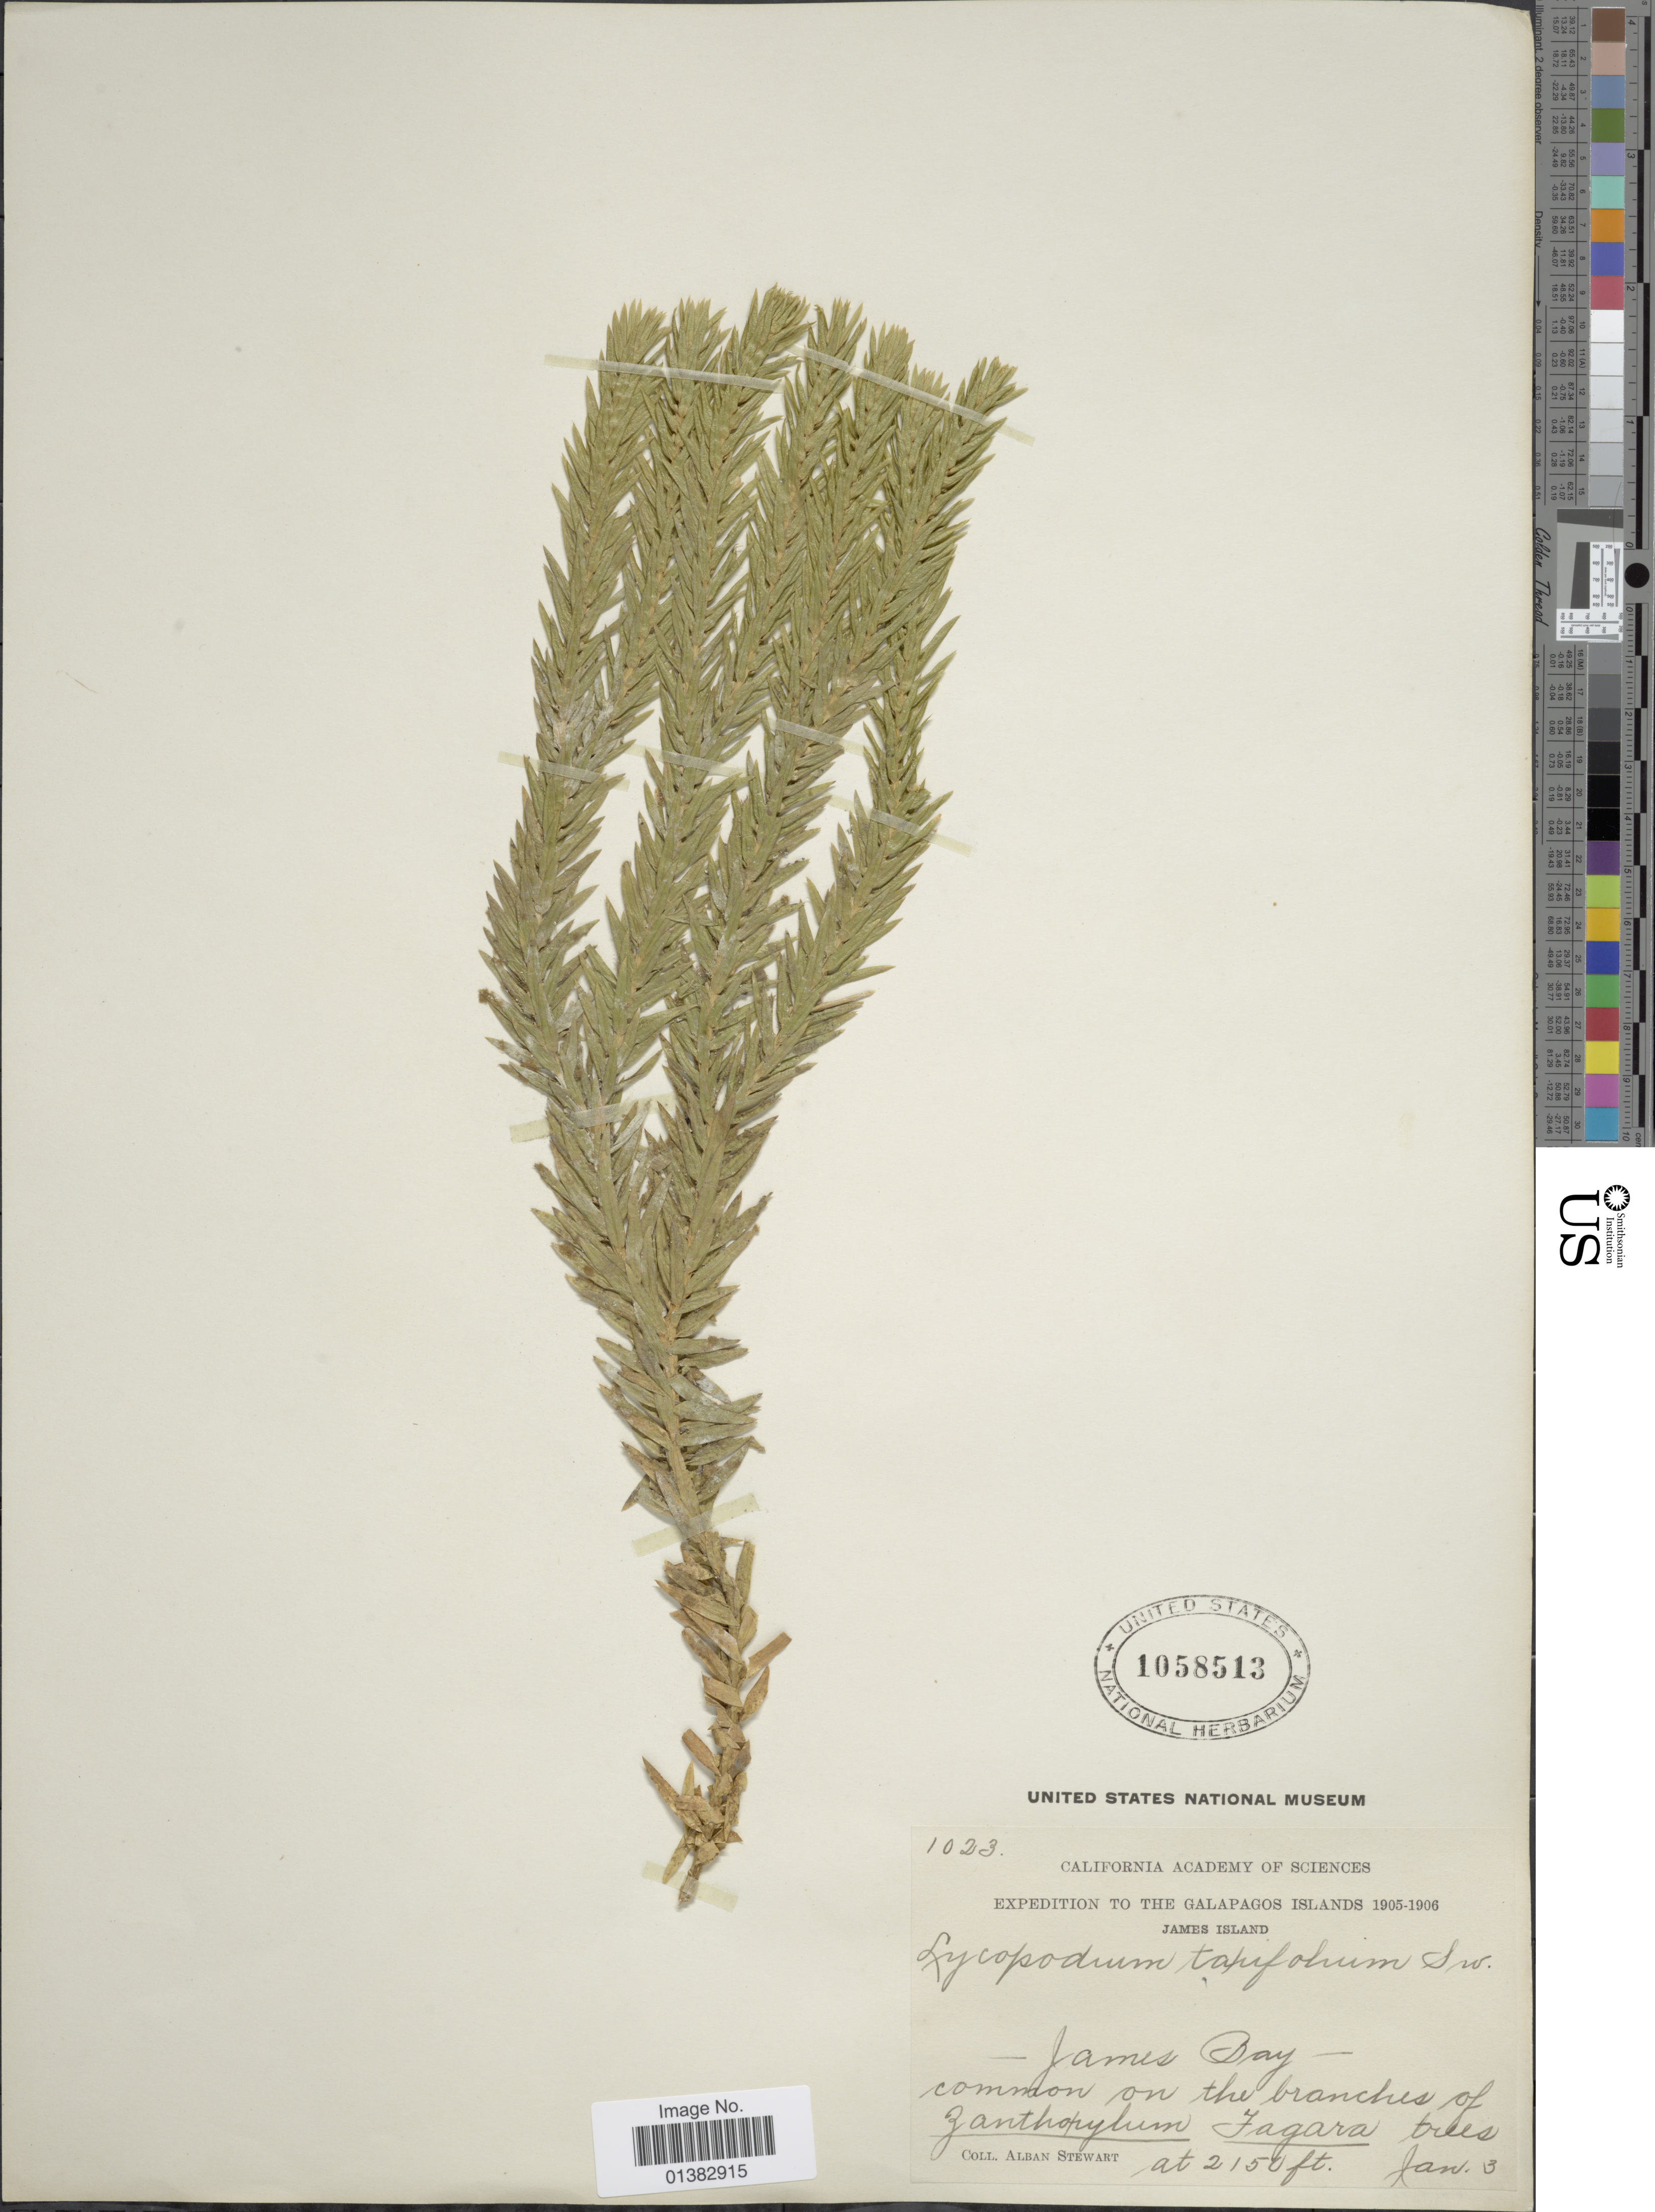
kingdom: Plantae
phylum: Tracheophyta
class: Lycopodiopsida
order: Lycopodiales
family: Lycopodiaceae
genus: Phlegmariurus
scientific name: Phlegmariurus taxifolius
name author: (Sw.) Á. Löve & D. Löve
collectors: A. Stewart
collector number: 1023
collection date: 1905-01-03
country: Ecuador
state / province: Colón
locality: James Island, James Bay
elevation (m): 655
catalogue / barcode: US 1058513